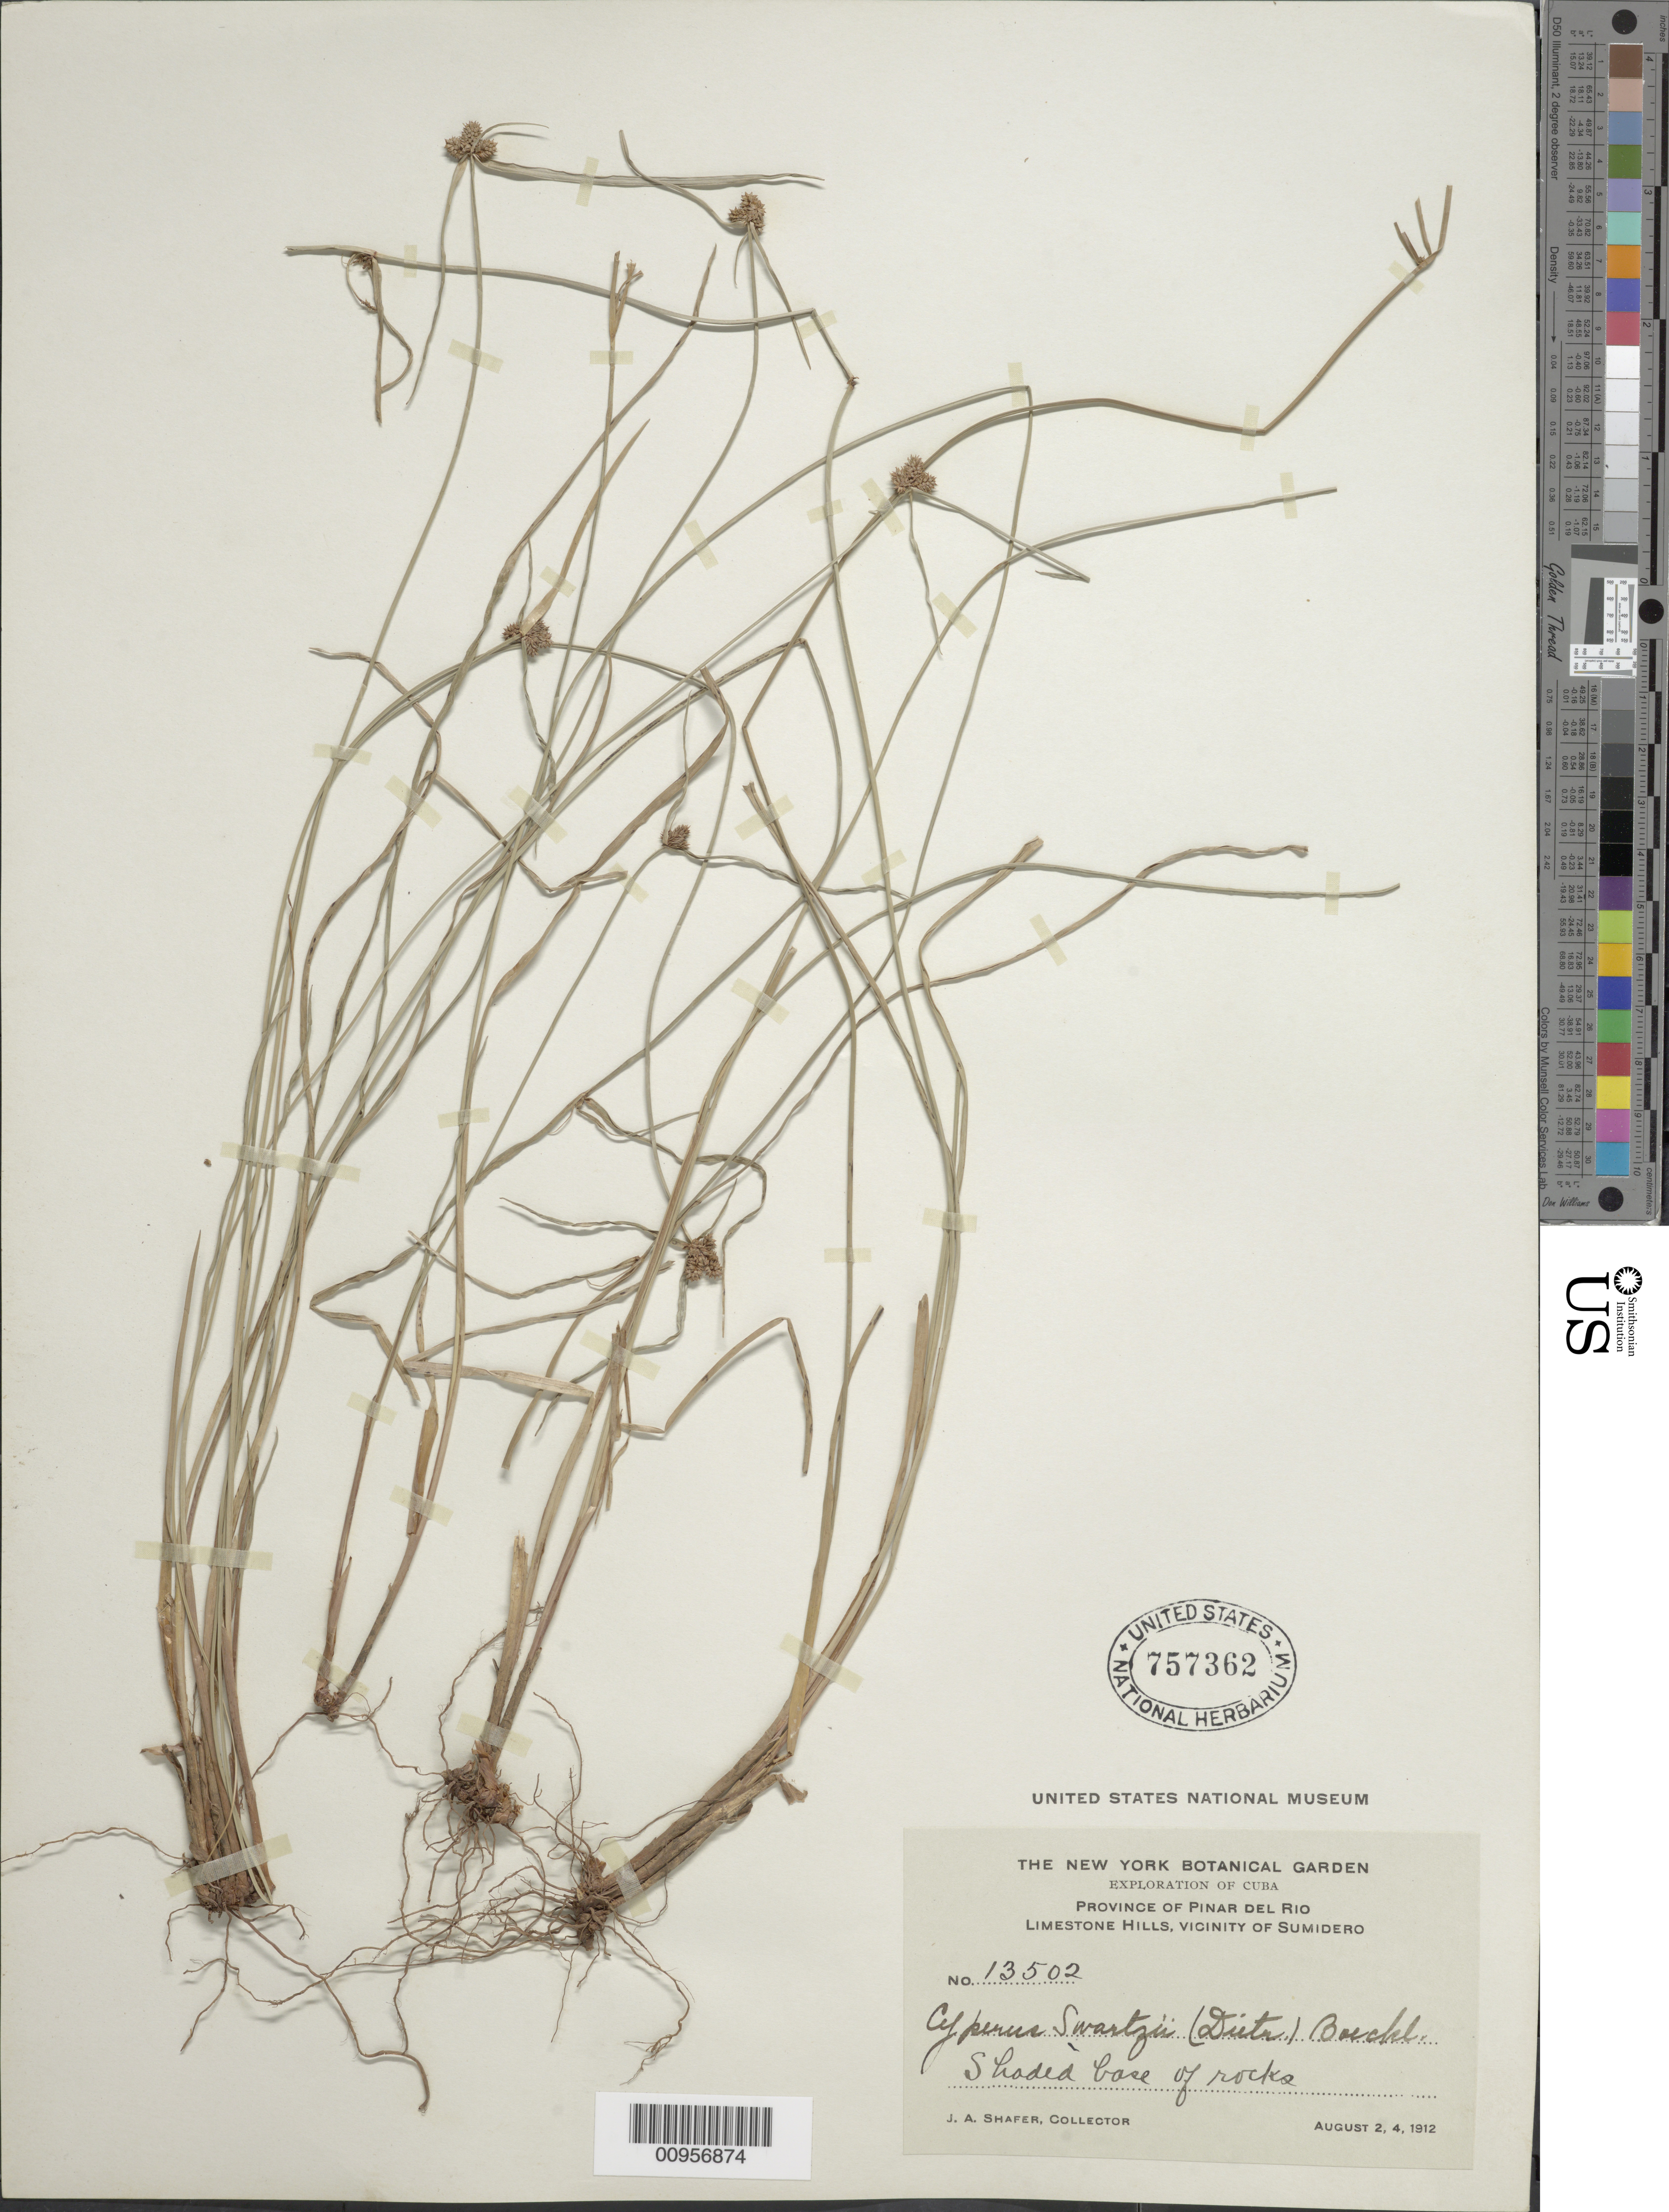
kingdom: Plantae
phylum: Tracheophyta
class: Liliopsida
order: Poales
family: Cyperaceae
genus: Cyperus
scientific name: Cyperus swartzii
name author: (A. Dietr.) Boeckeler ex Kük.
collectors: J. A. Shafer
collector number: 13502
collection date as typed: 02 Aug 1912 to 04 Aug 1912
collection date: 1912-08-02/1912-08-04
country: Cuba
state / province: Pinar del Rio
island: Cuba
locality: Limestone hills, vicinity of Sumidero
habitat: Shaded base of rocks, Limestone hills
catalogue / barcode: US 757362